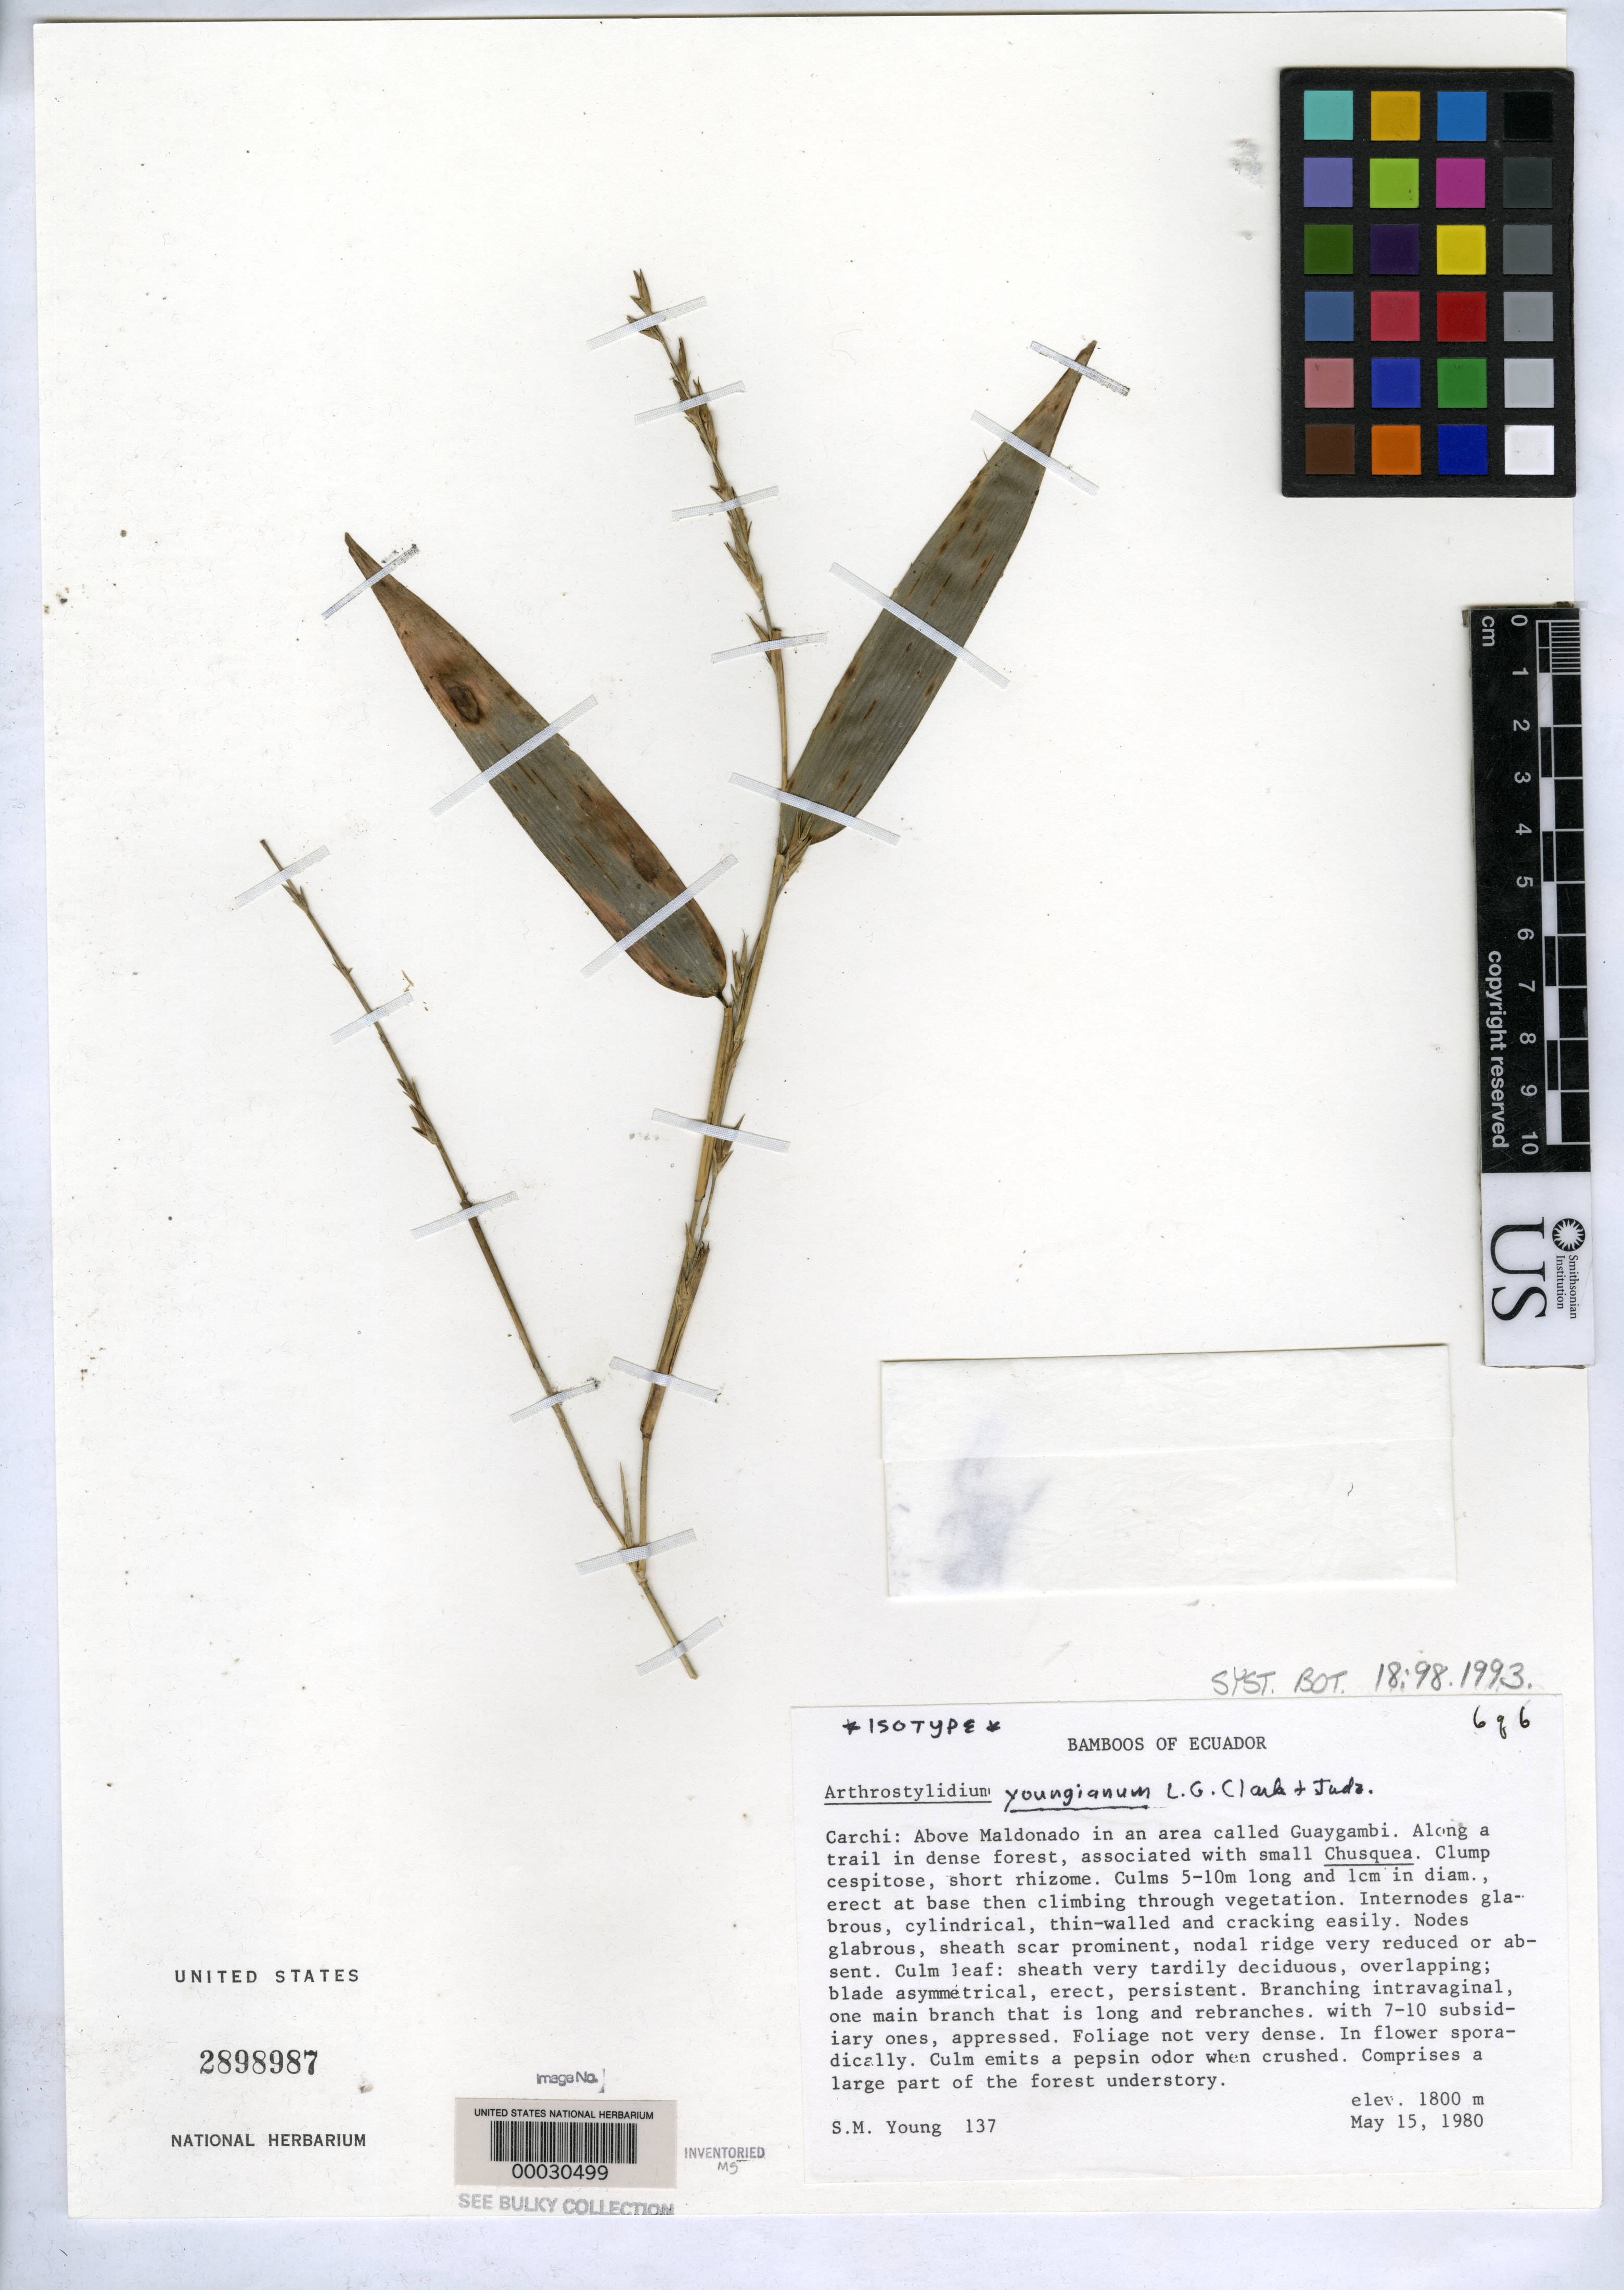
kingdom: Plantae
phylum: Tracheophyta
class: Liliopsida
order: Poales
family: Poaceae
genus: Arthrostylidium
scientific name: Arthrostylidium youngianum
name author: L.G. Clark & Judz.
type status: Holotype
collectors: S. Young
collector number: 137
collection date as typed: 15 May 1980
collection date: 1980-05-15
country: Ecuador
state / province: Carchi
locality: Above Maldonado, Guaygambi.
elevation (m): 1800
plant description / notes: Specimen in 6 parts, USNH 2898982-2898987. As designated in protologue, holotype is mounted on 6 sheets (and sheets are cross-referenced as "1 of 2", "2 of 2", etc.). Specimen annotations incorrectly identify some sheets as "isotype".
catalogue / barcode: US 2898987